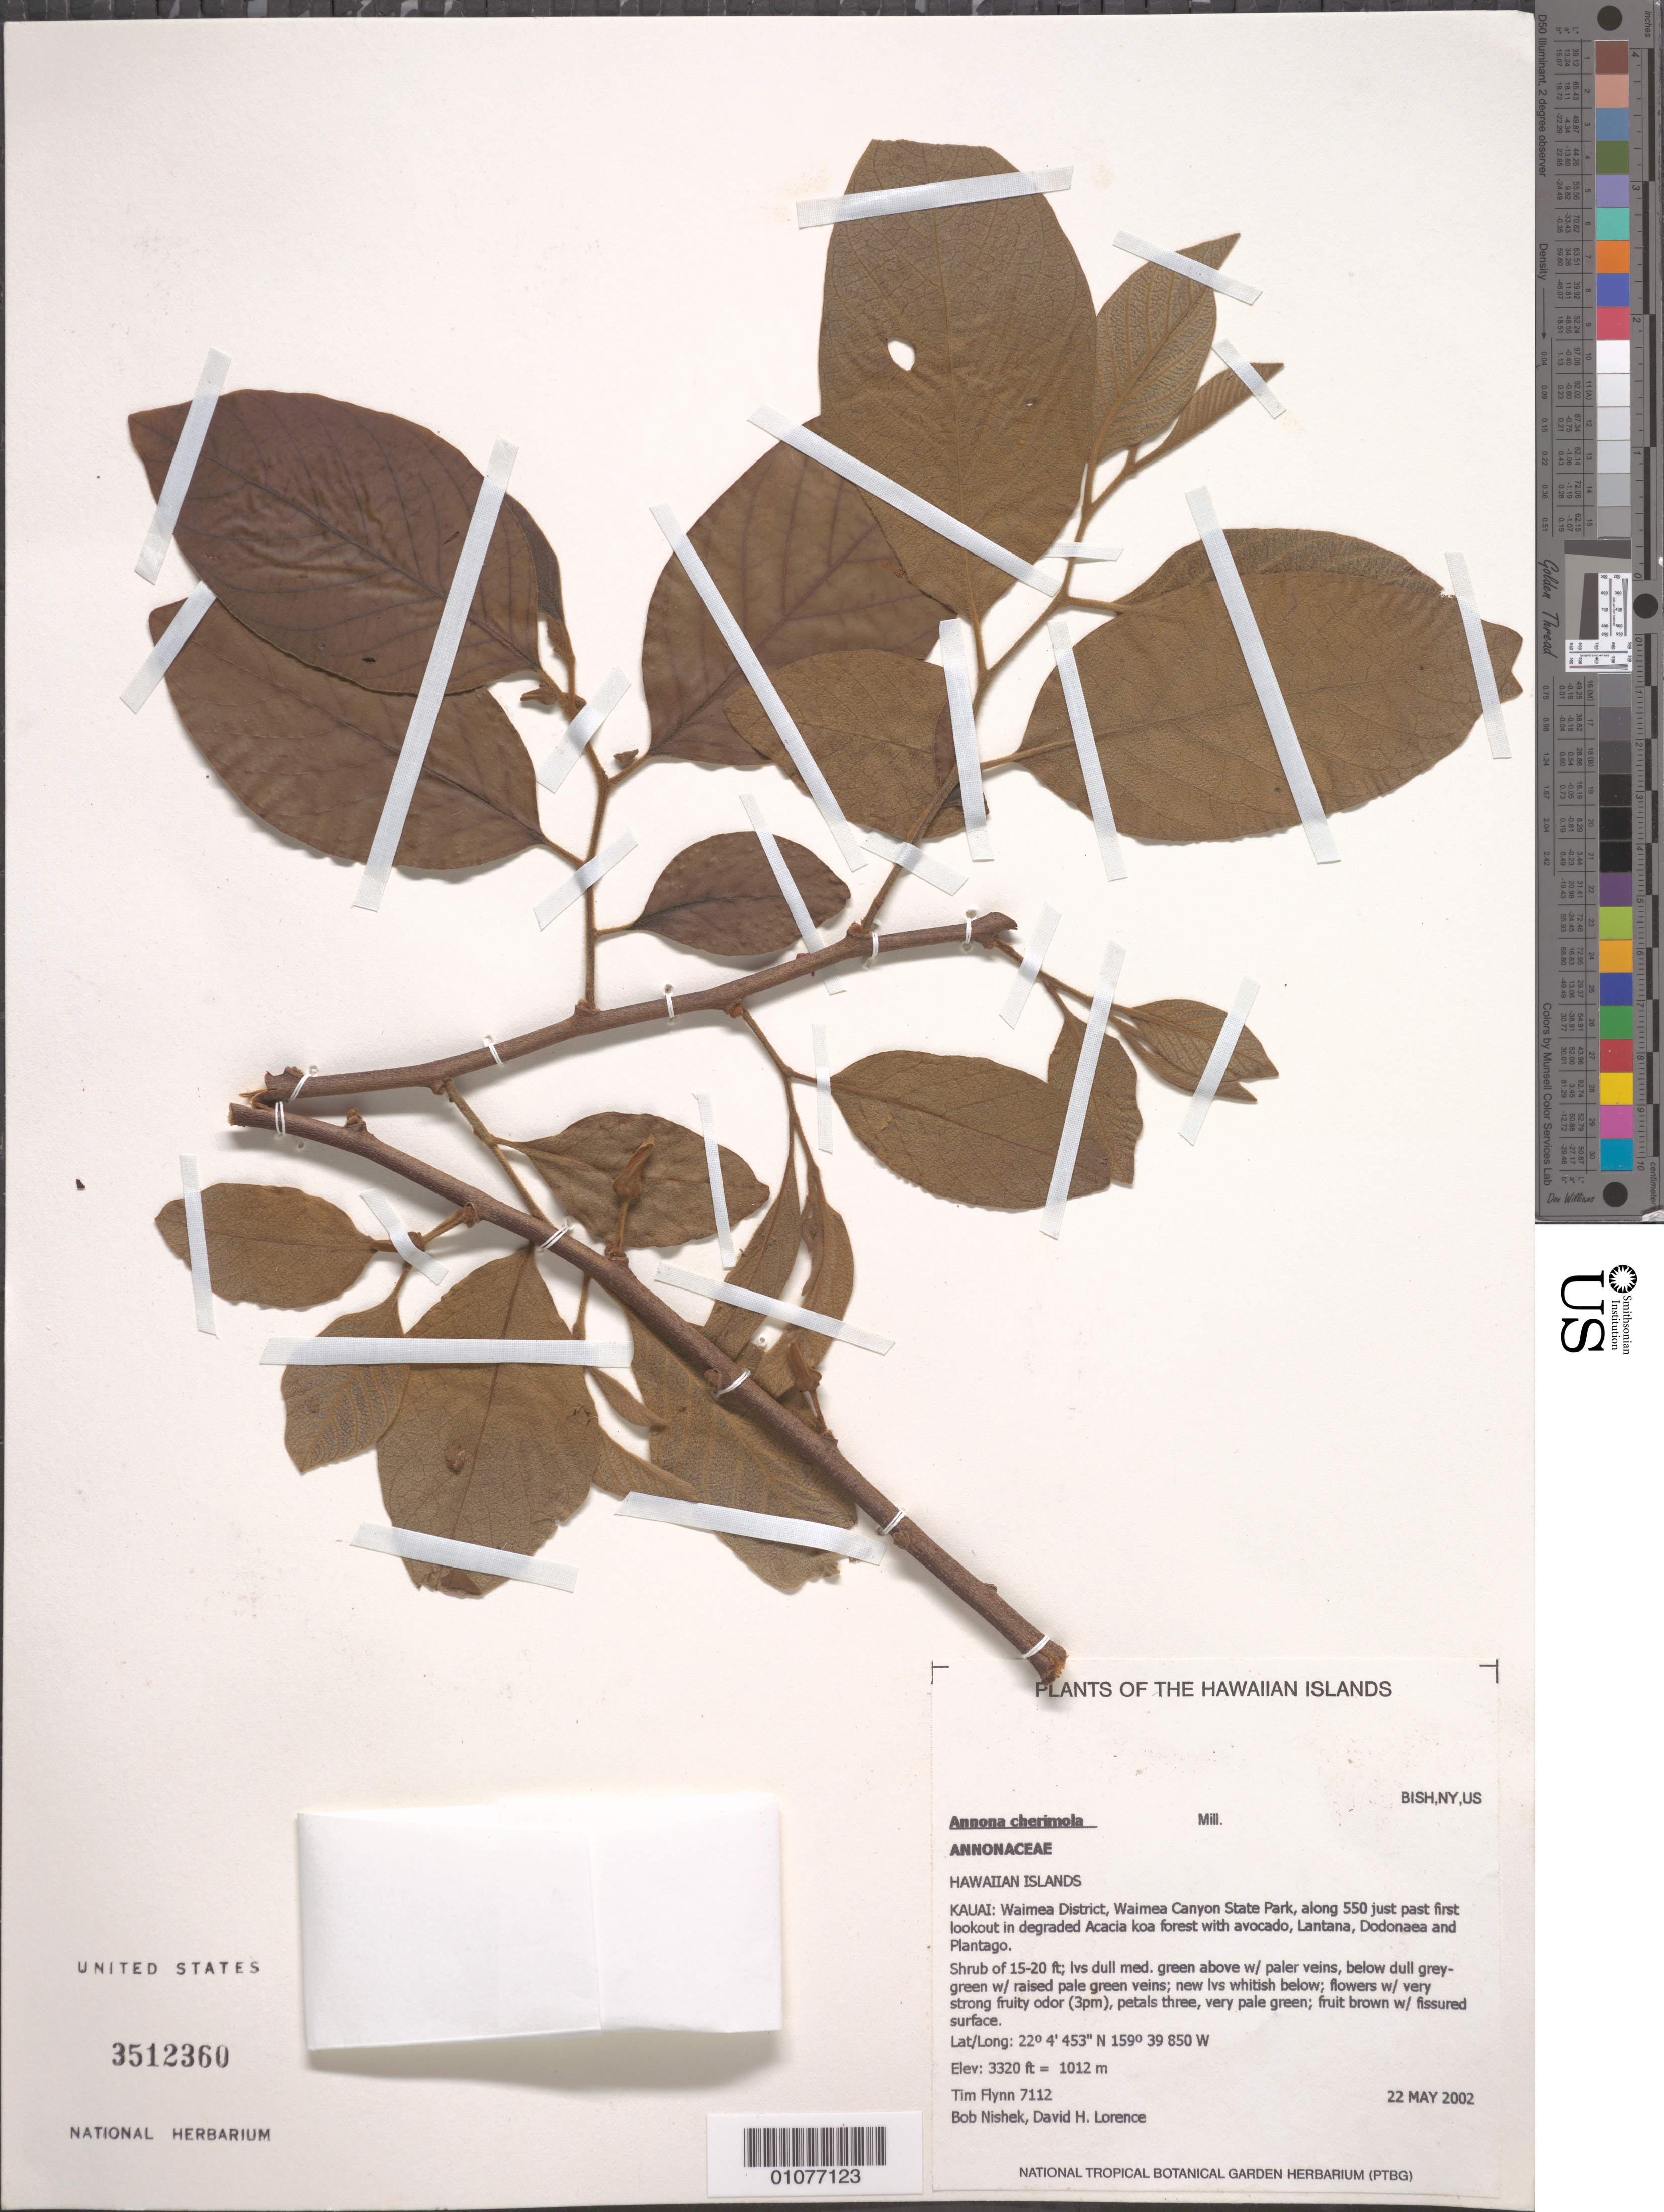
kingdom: Plantae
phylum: Tracheophyta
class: Magnoliopsida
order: Magnoliales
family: Annonaceae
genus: Annona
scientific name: Annona cherimola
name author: Mill.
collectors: T. W. Flynn, B. Nishek & D. Lorence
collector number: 7112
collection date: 2002-05-22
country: United States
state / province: Hawaii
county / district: Kauai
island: Kaua'i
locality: Waimea District, Waimea Canyon State Park, along 550 just past first lookout.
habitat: In degraded Acacia koa forest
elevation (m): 1012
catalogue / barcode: US 3512360